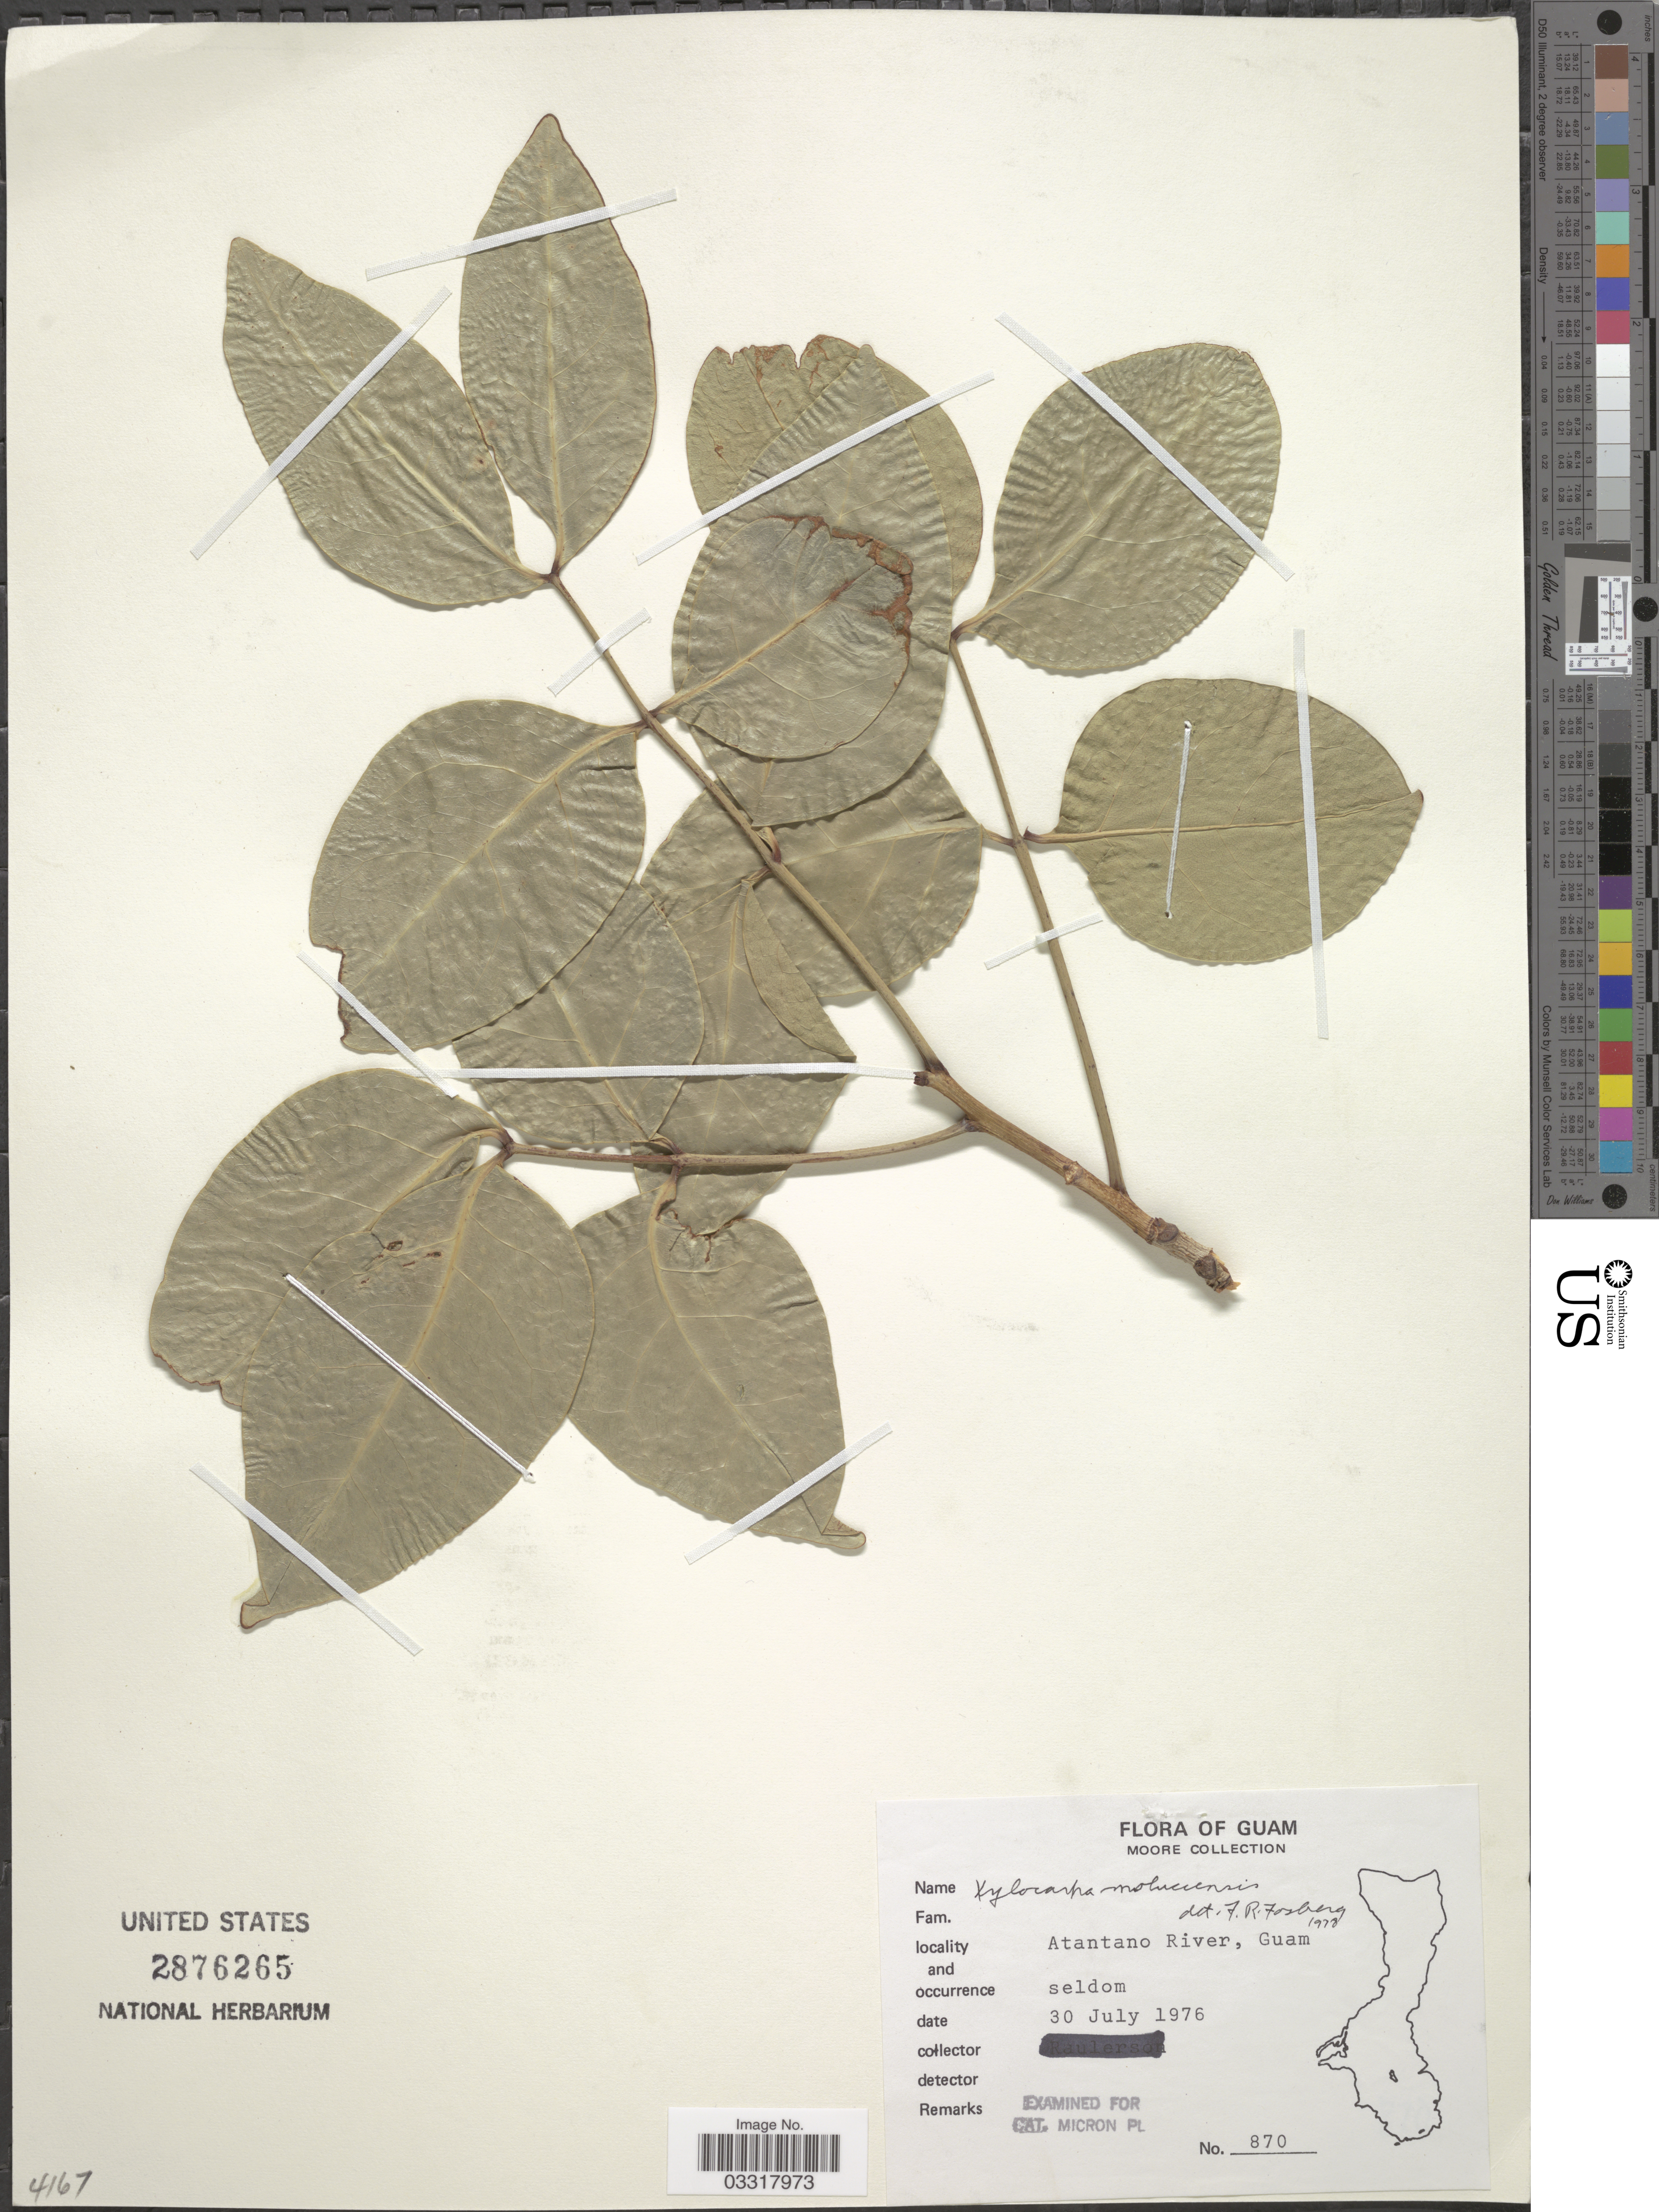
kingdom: Plantae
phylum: Tracheophyta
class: Magnoliopsida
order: Sapindales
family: Meliaceae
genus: Xylocarpus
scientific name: Xylocarpus moluccensis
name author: (Lam.) M. Roem.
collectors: -. Moore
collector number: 870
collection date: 1976-07-30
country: Guam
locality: Atantano River, Guam.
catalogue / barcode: US 2876265